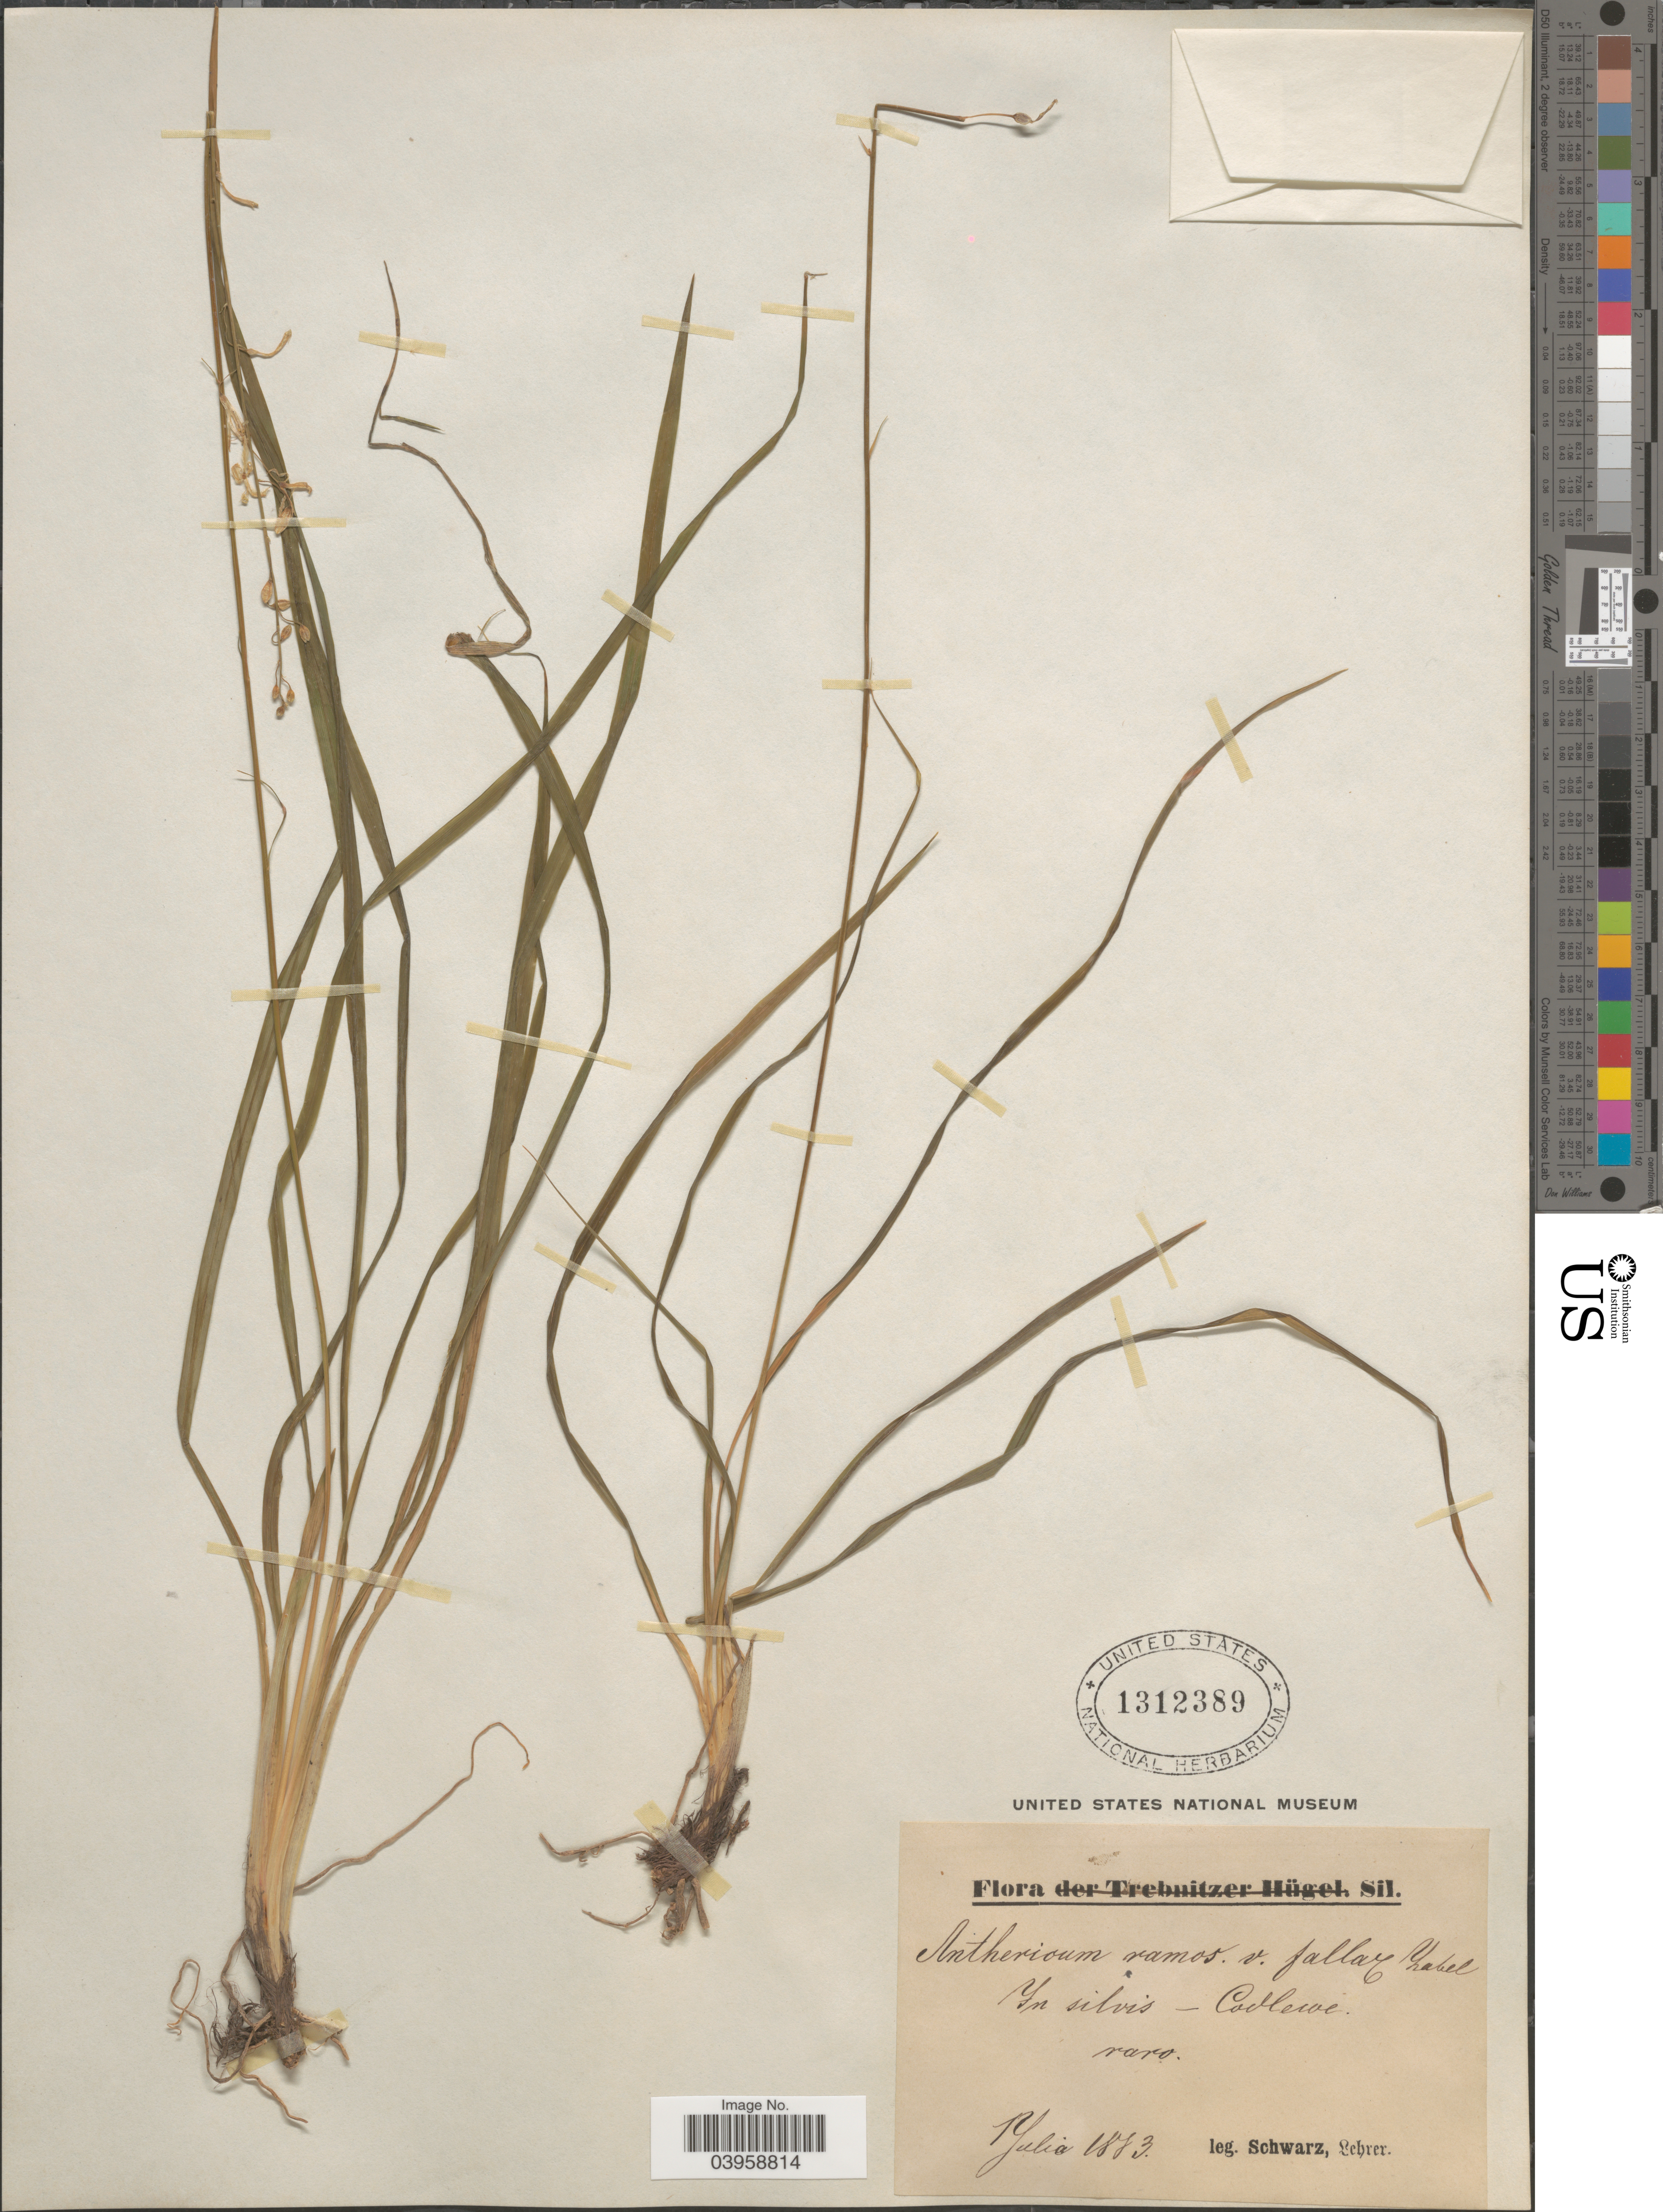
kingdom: Plantae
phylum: Tracheophyta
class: Liliopsida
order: Asparagales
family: Asparagaceae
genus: Anthericum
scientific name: Anthericum ramosum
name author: L.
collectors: -. Schwarz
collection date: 1883-07-01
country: Germany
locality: In silvis Codlewe.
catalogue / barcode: US 1312389